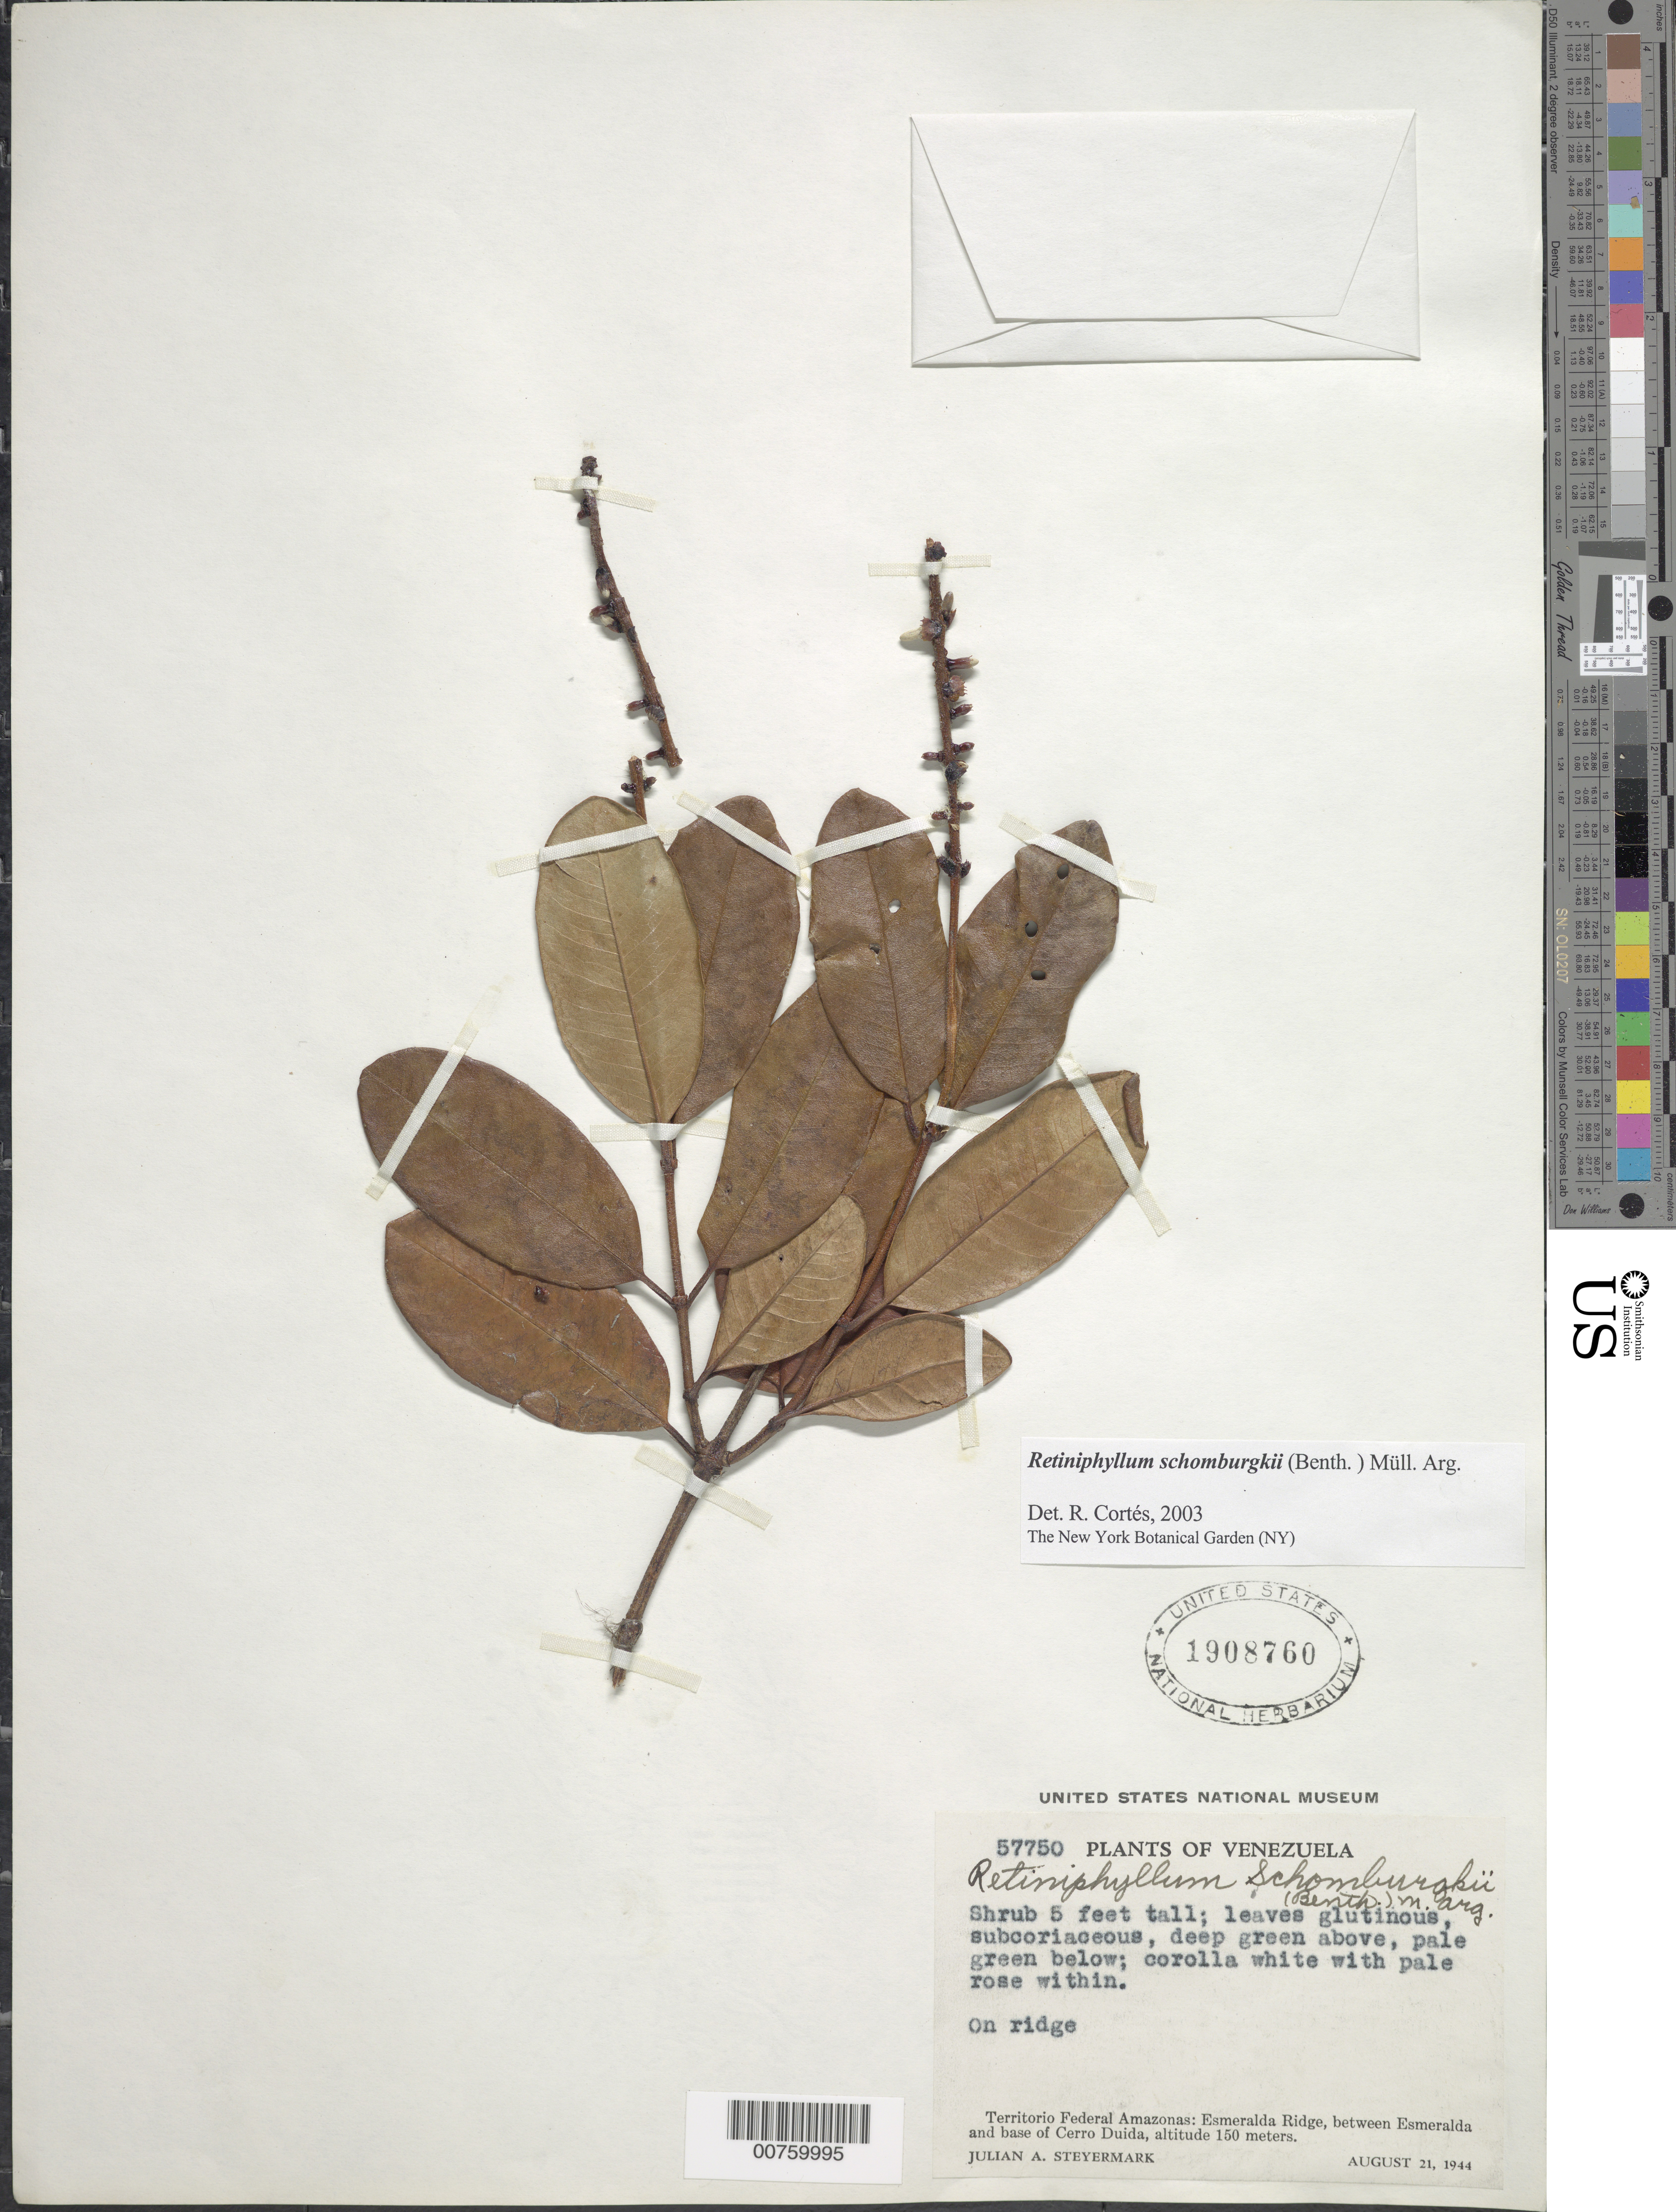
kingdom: Plantae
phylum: Tracheophyta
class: Magnoliopsida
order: Gentianales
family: Rubiaceae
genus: Retiniphyllum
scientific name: Retiniphyllum schomburgkii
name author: (Benth.) Müll. Arg.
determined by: Cortes R., G.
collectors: J. Steyermark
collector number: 57750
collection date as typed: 21-Aug-44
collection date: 1944-08-21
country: Venezuela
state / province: Amazonas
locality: Esmeralda Ridge, between Esmeralda and base of Cerro Duida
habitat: Ridge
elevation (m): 150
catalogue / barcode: US 1908760